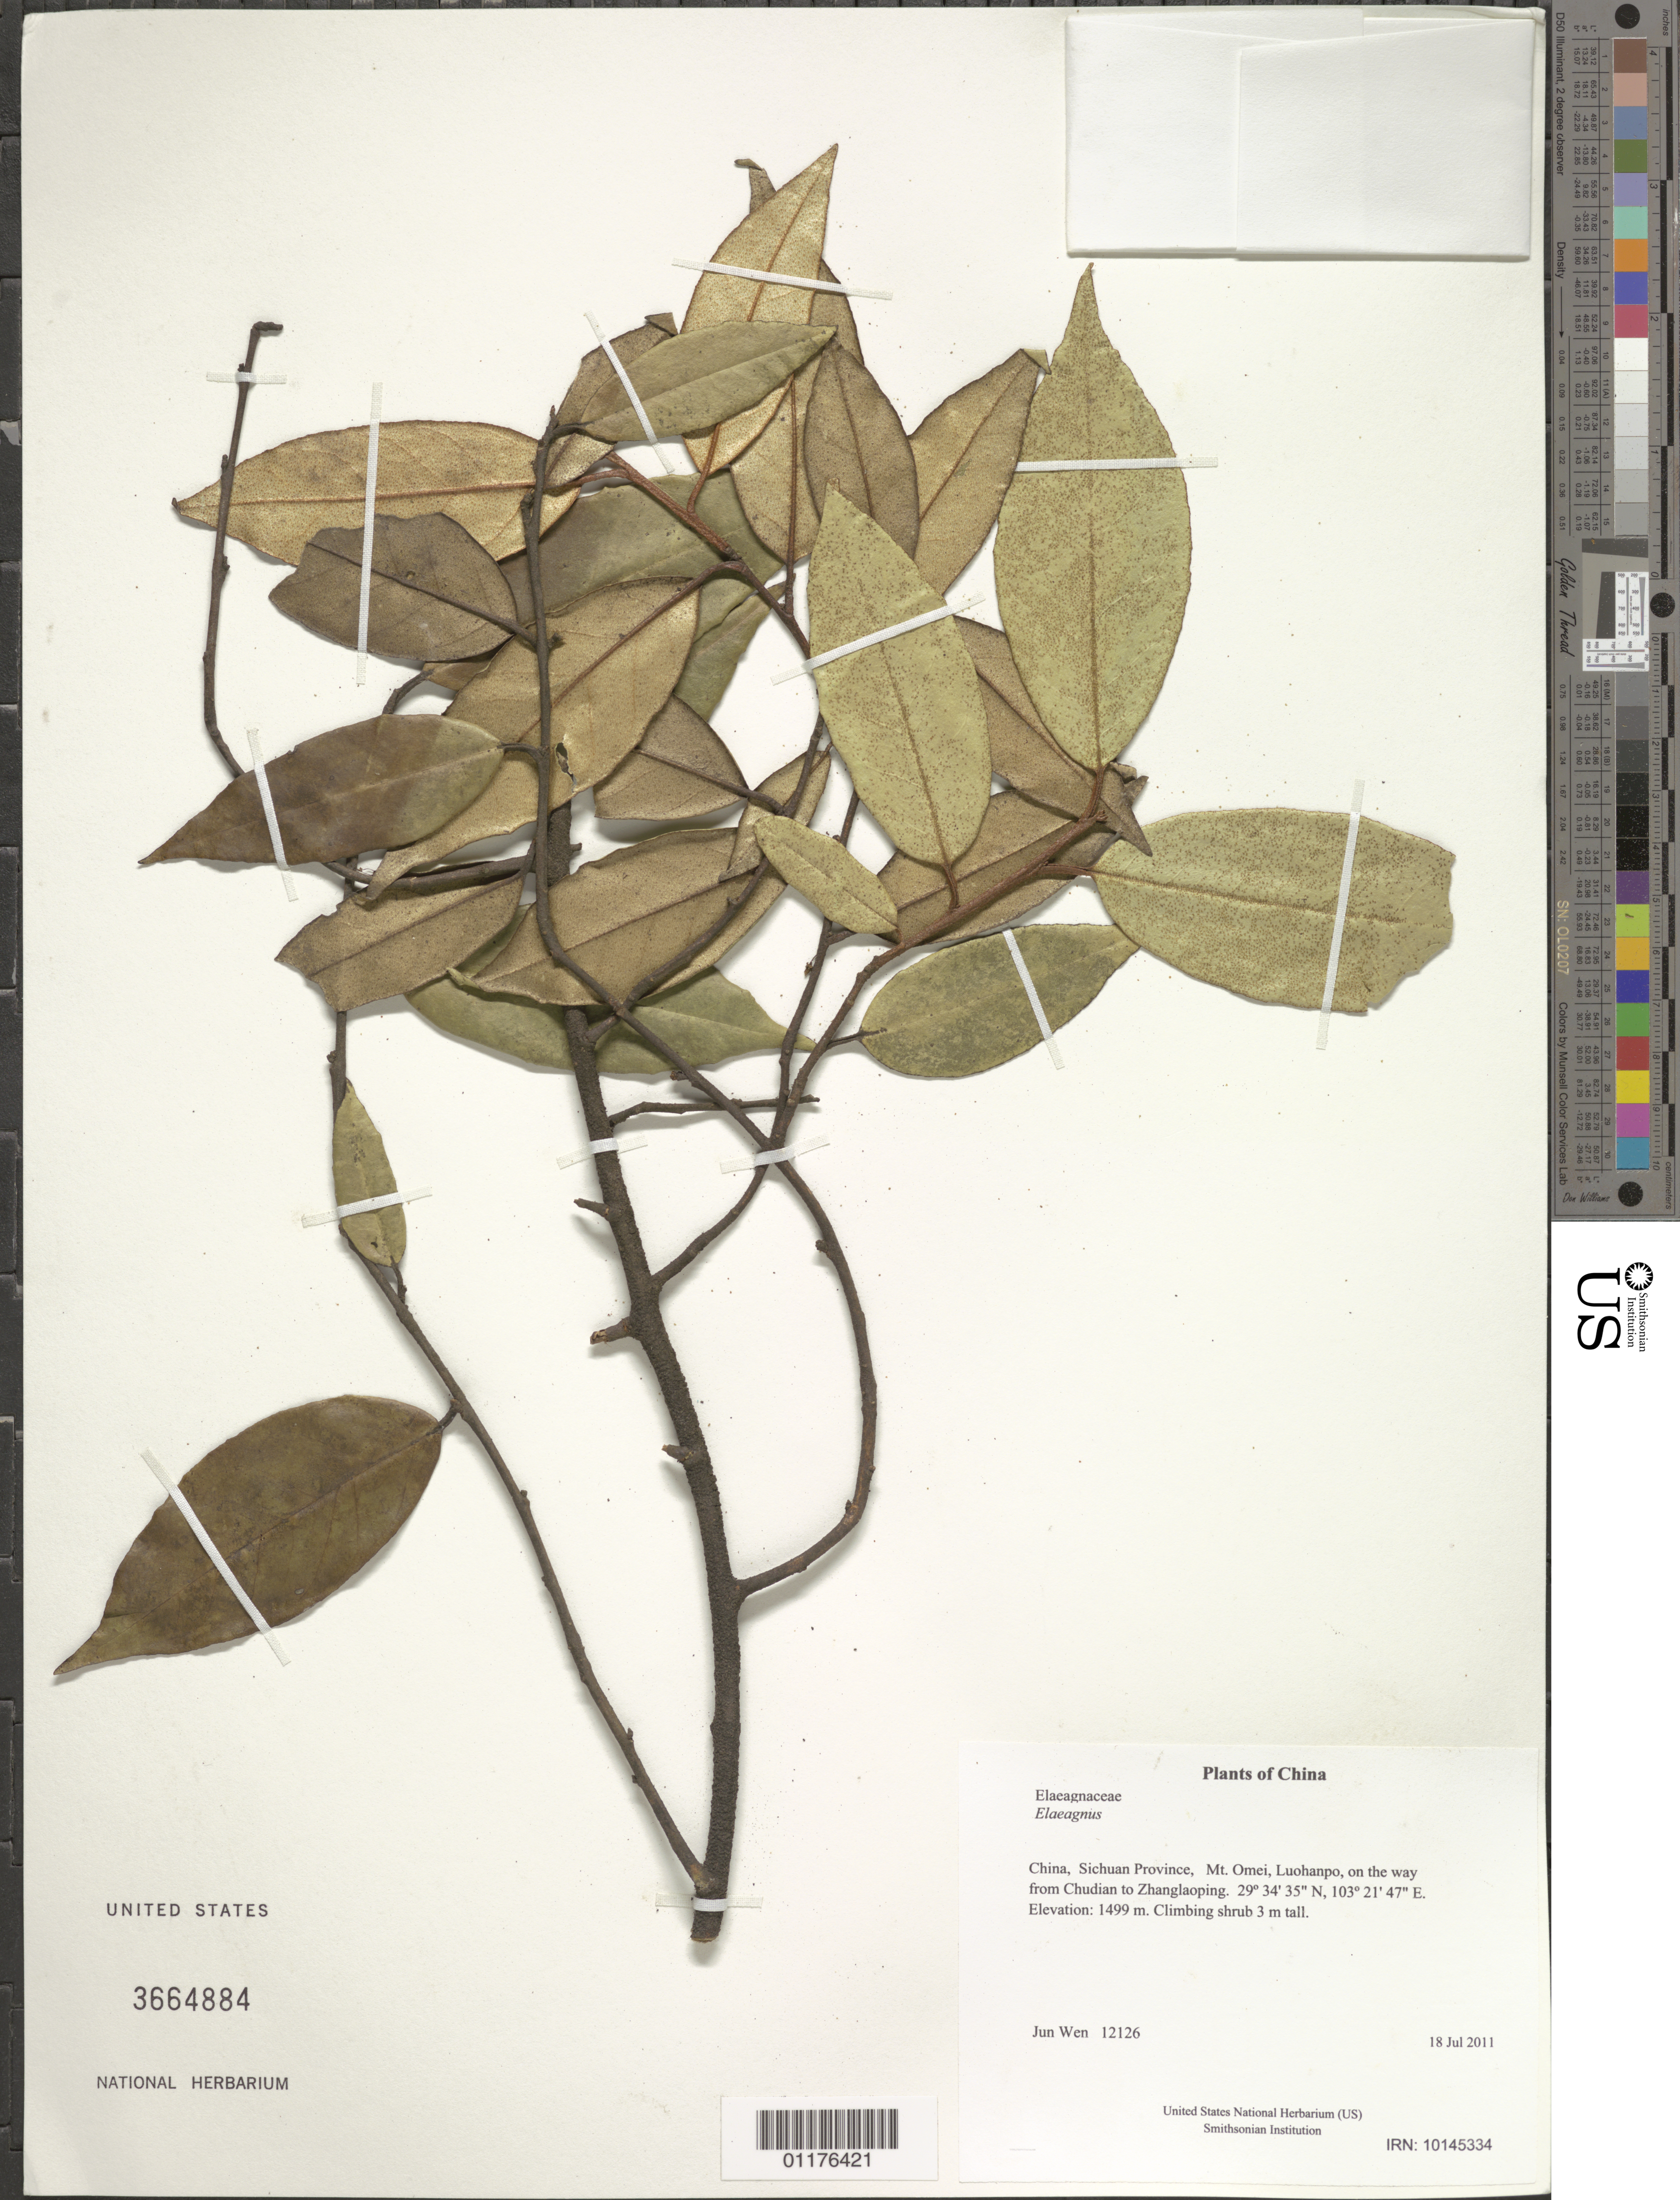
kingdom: Plantae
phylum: Tracheophyta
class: Magnoliopsida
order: Rosales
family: Elaeagnaceae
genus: Elaeagnus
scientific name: Elaeagnus sp.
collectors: J. Wen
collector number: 12126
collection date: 2011-07-18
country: China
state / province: Sichuan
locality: Mt. Omei, Luohanpo, on the way from Chudian to Zhanglaoping.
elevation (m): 1499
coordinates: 29 34 34.6 N, 103 21 46.8 E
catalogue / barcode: US 3664884